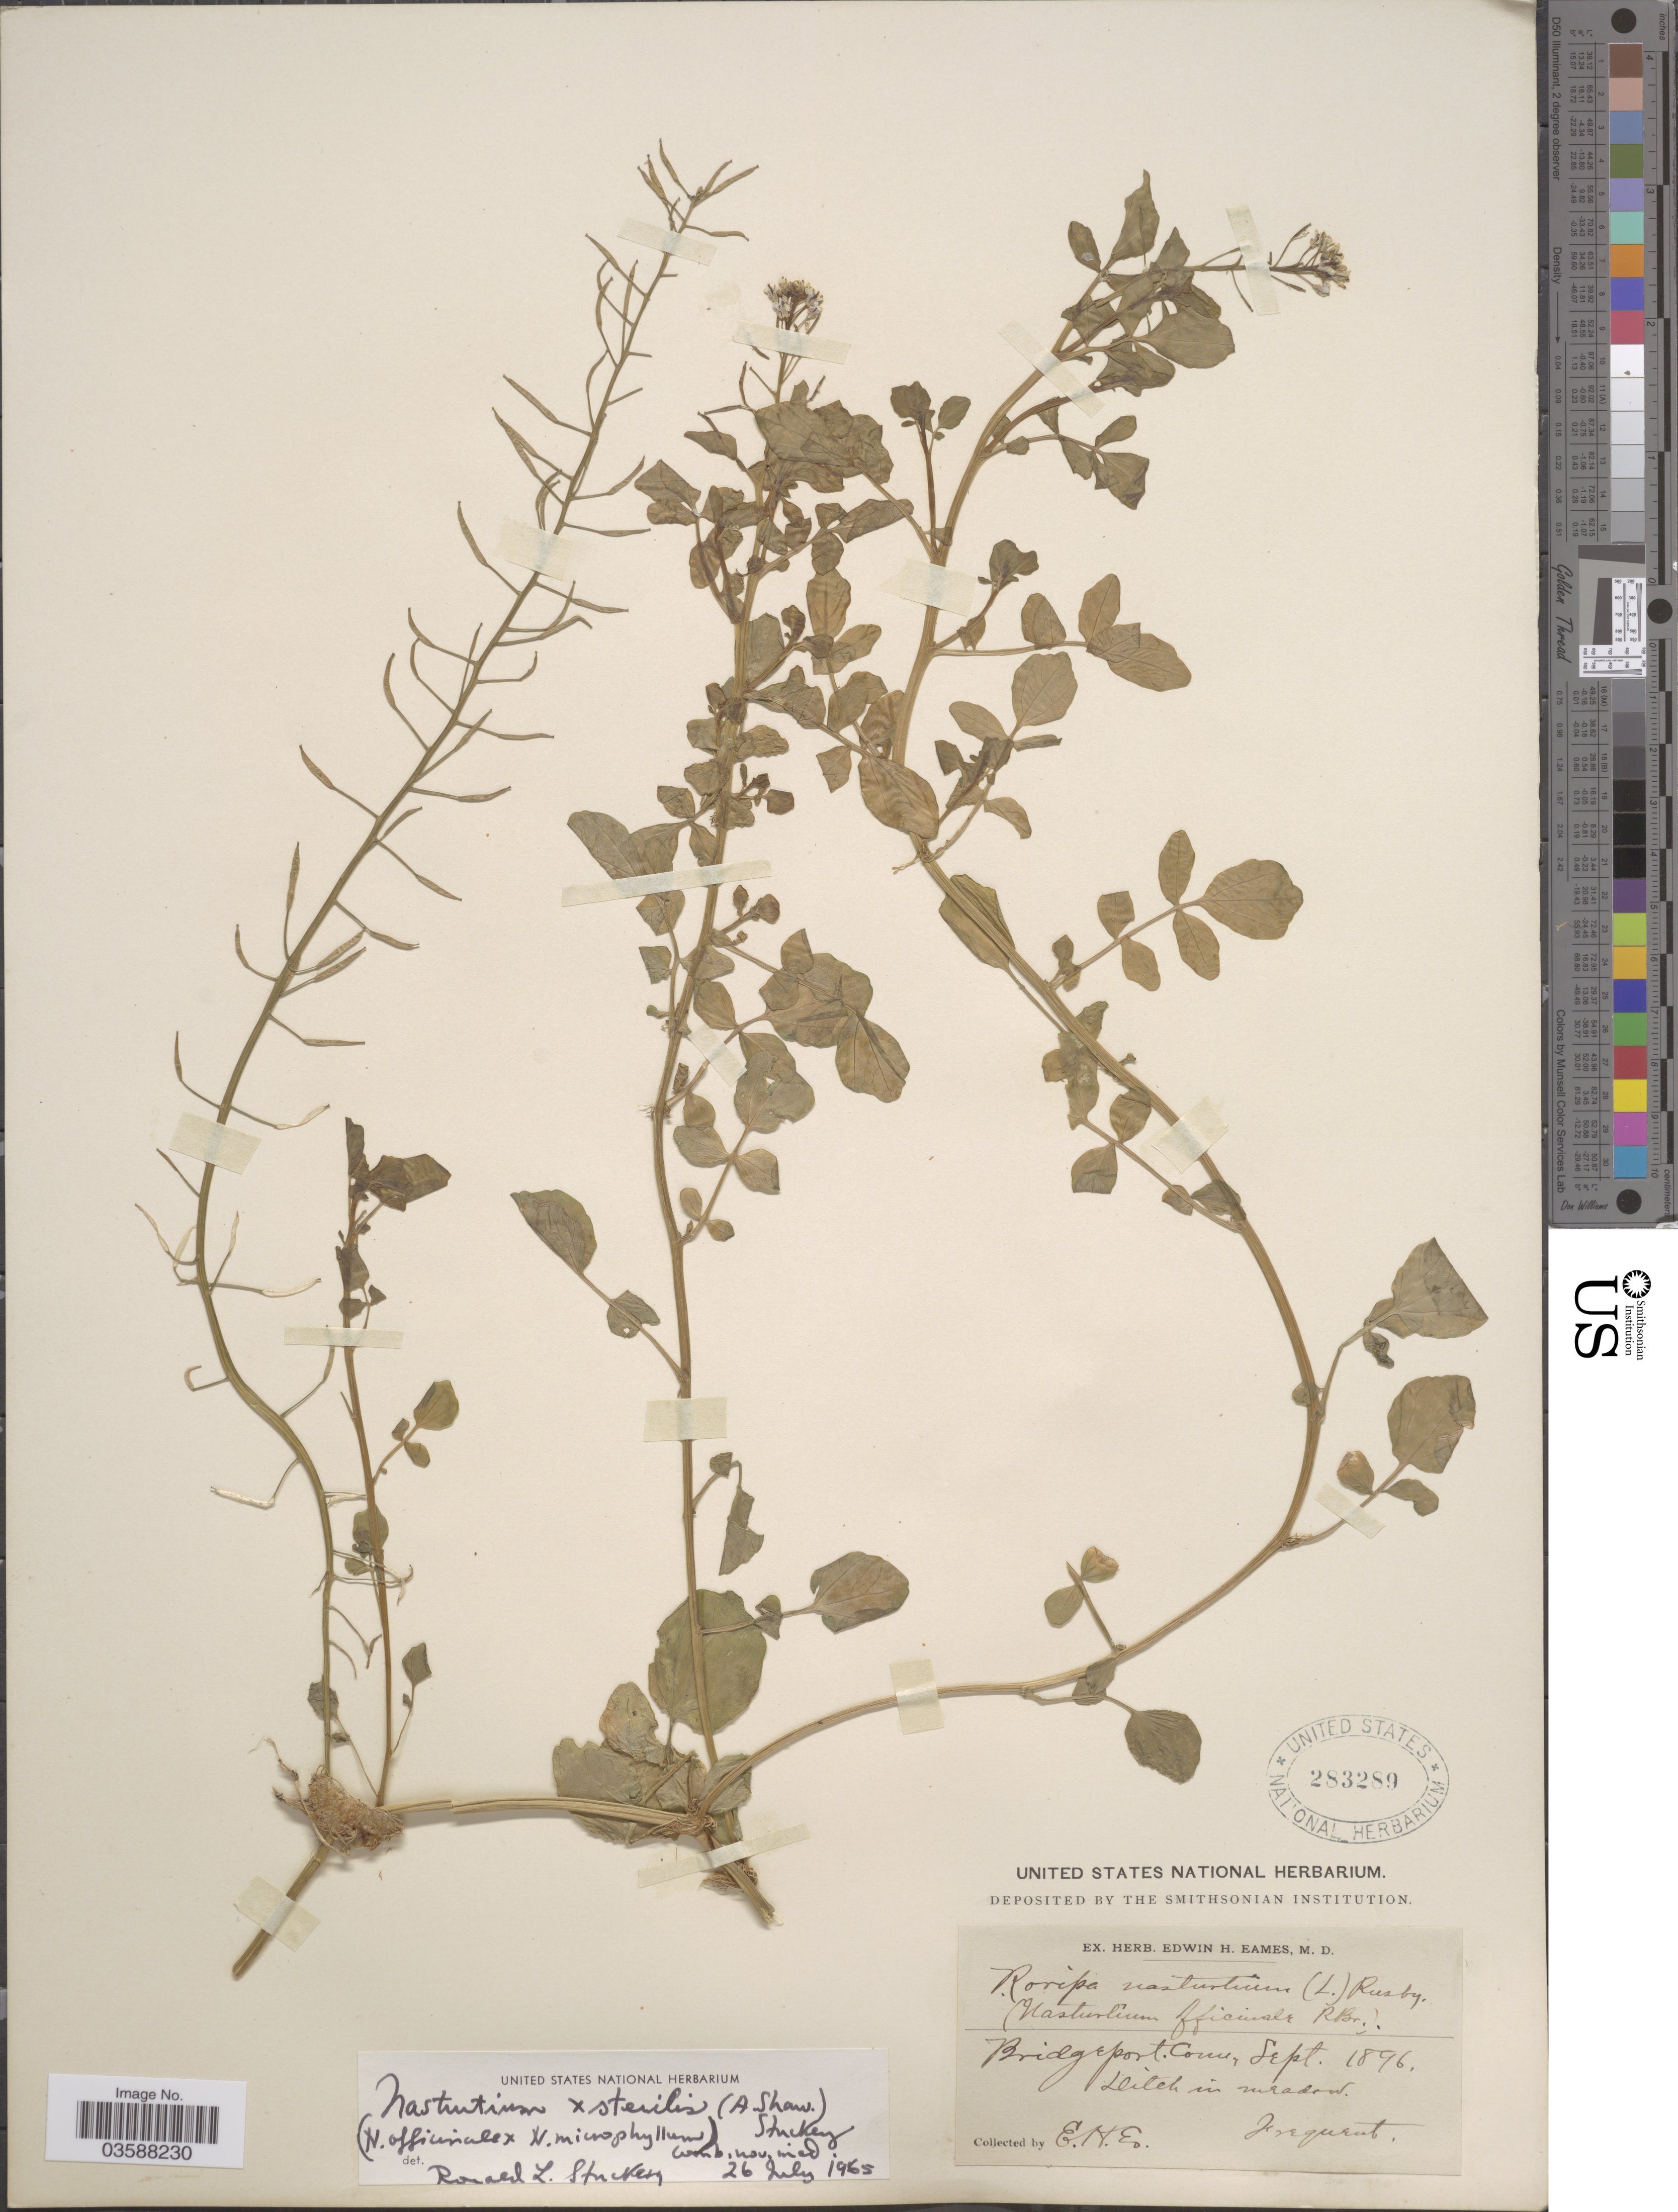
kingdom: Plantae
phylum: Tracheophyta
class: Magnoliopsida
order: Brassicales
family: Brassicaceae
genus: Nasturtium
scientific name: Nasturtium x sterile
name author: (Airy Shaw) Oefelein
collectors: E. H. Eames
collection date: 1896-09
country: United States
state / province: Connecticut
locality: Bridgeport.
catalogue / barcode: US 283289